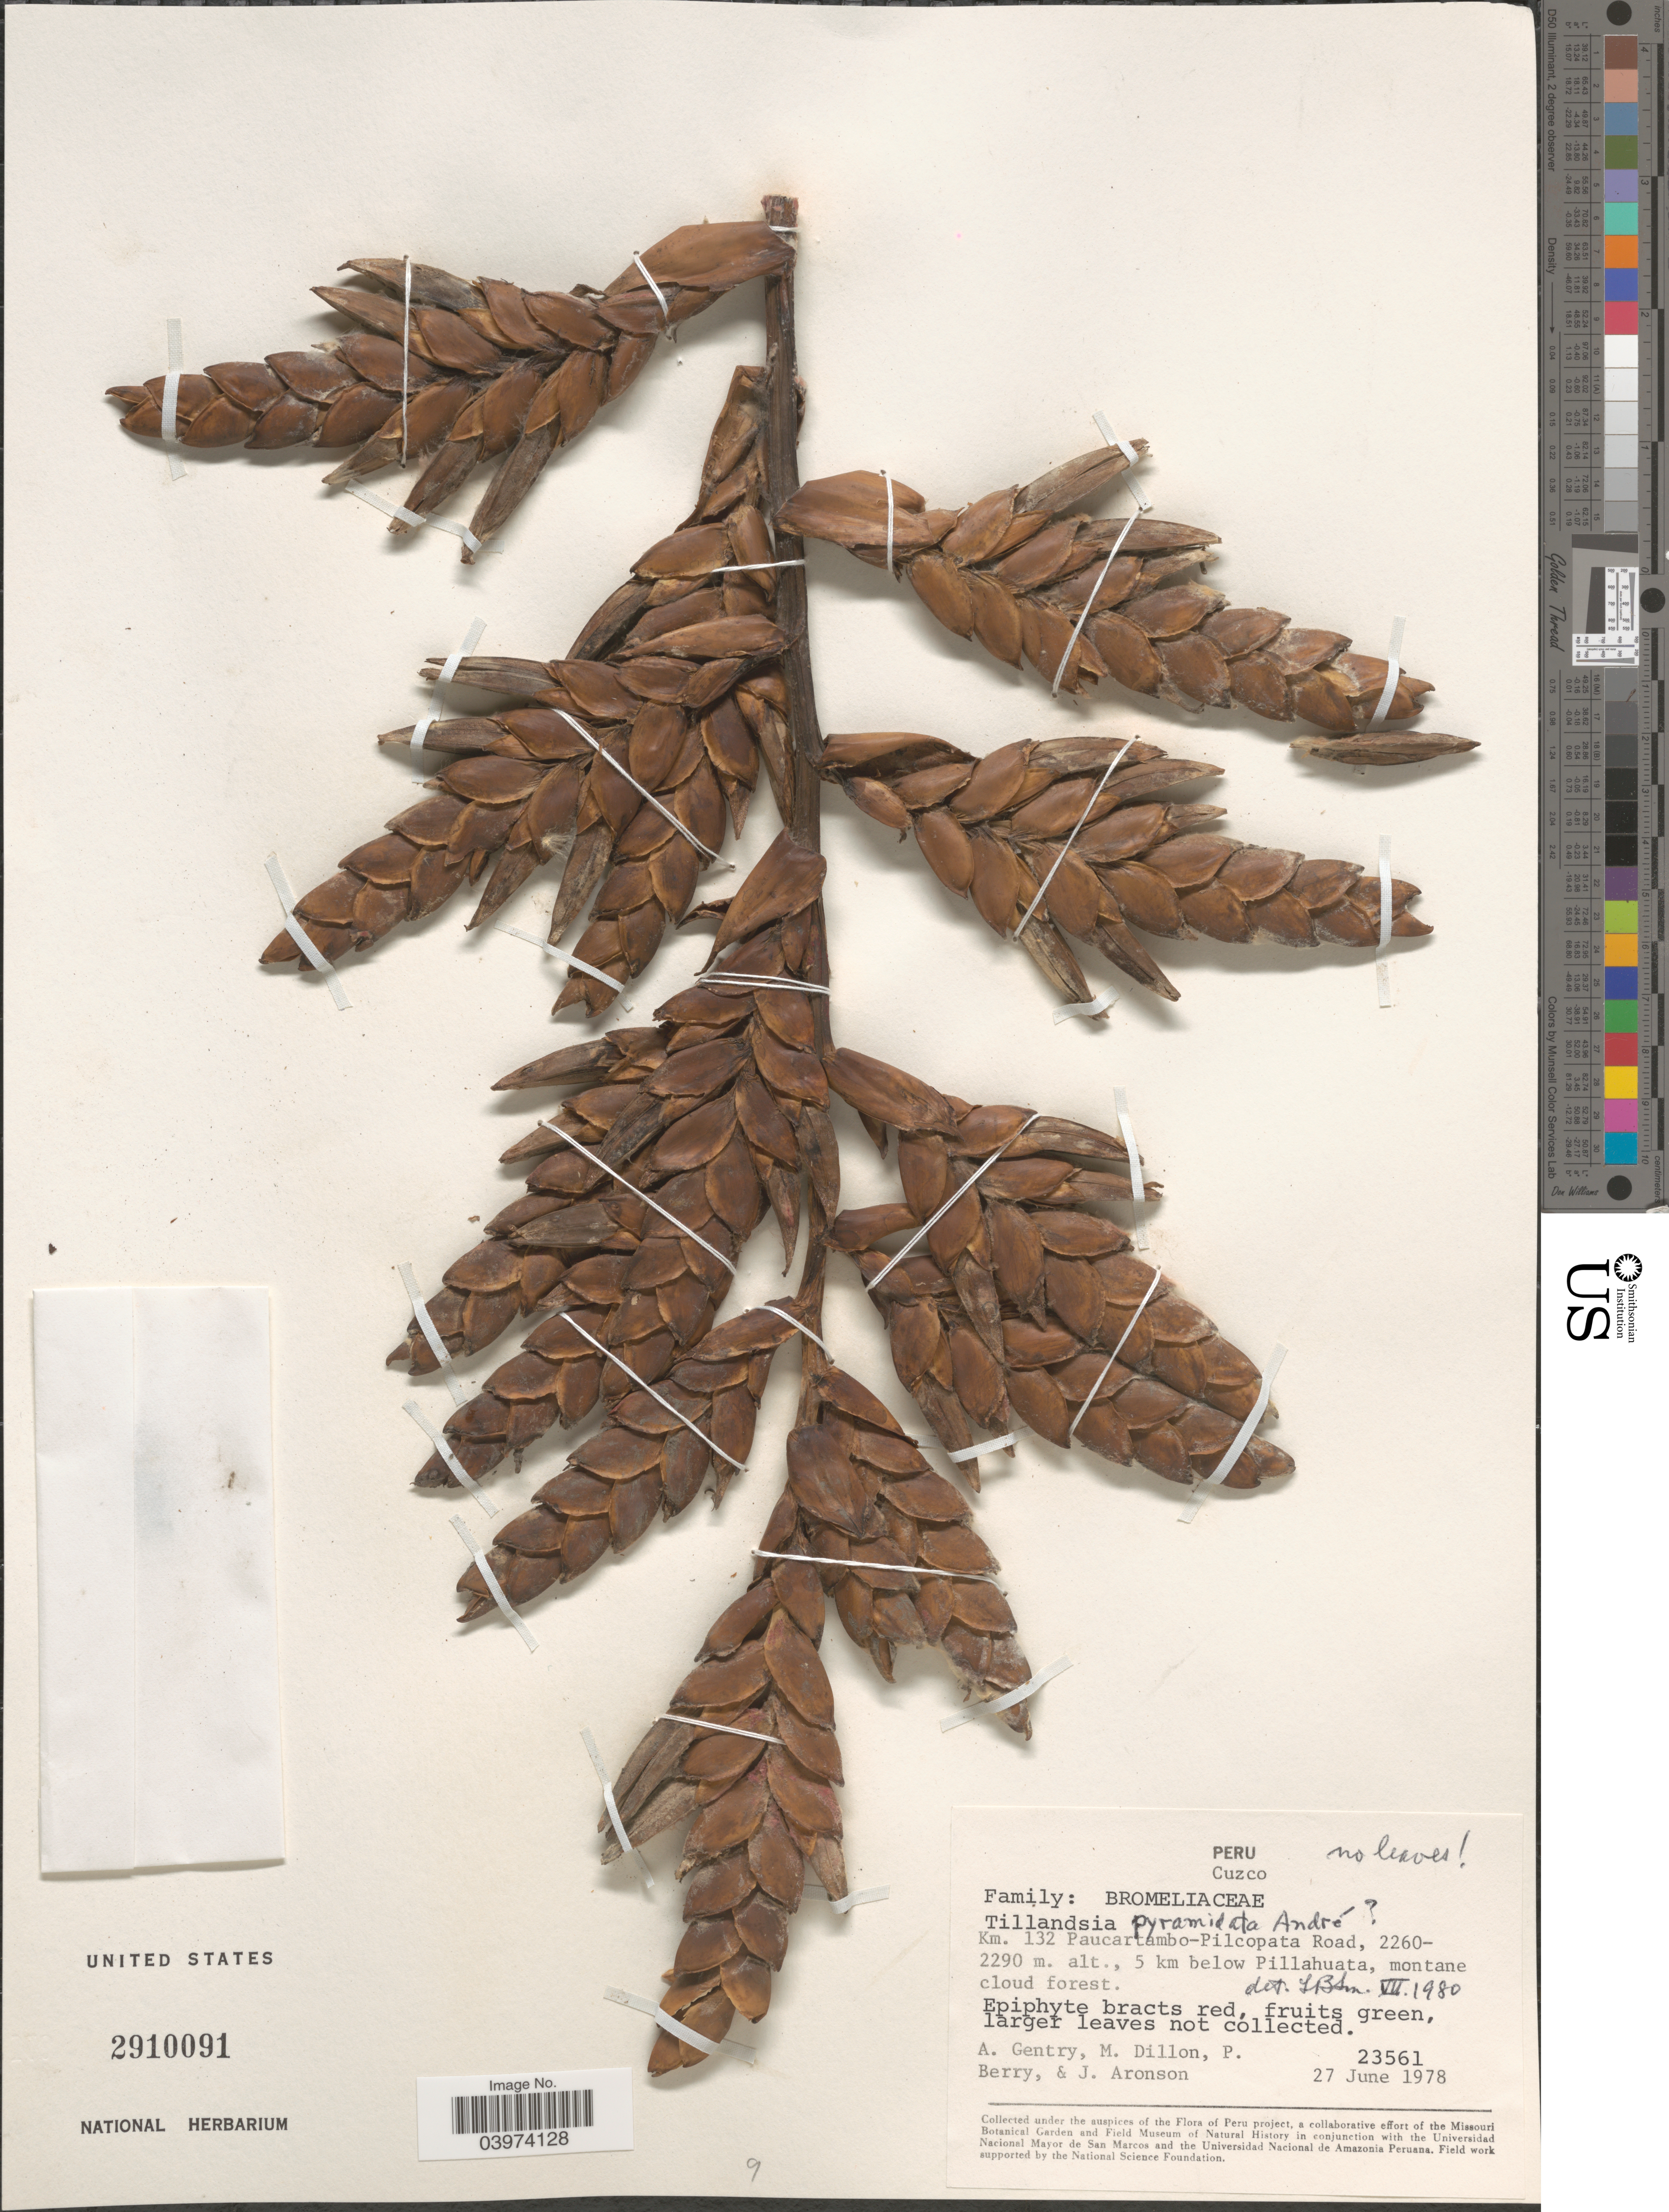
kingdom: Plantae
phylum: Tracheophyta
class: Liliopsida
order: Poales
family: Bromeliaceae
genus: Tillandsia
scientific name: Tillandsia pyramidata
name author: André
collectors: A. H. Gentry, M. O. Dillon, P. Berry & J. Aronson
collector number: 23561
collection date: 1978-06-27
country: Peru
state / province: Cusco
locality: Cuzco. Km. 132 Paucartambo-Pilcopata Road, 5 km below Pillahuata.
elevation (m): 2290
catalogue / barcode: US 2910091